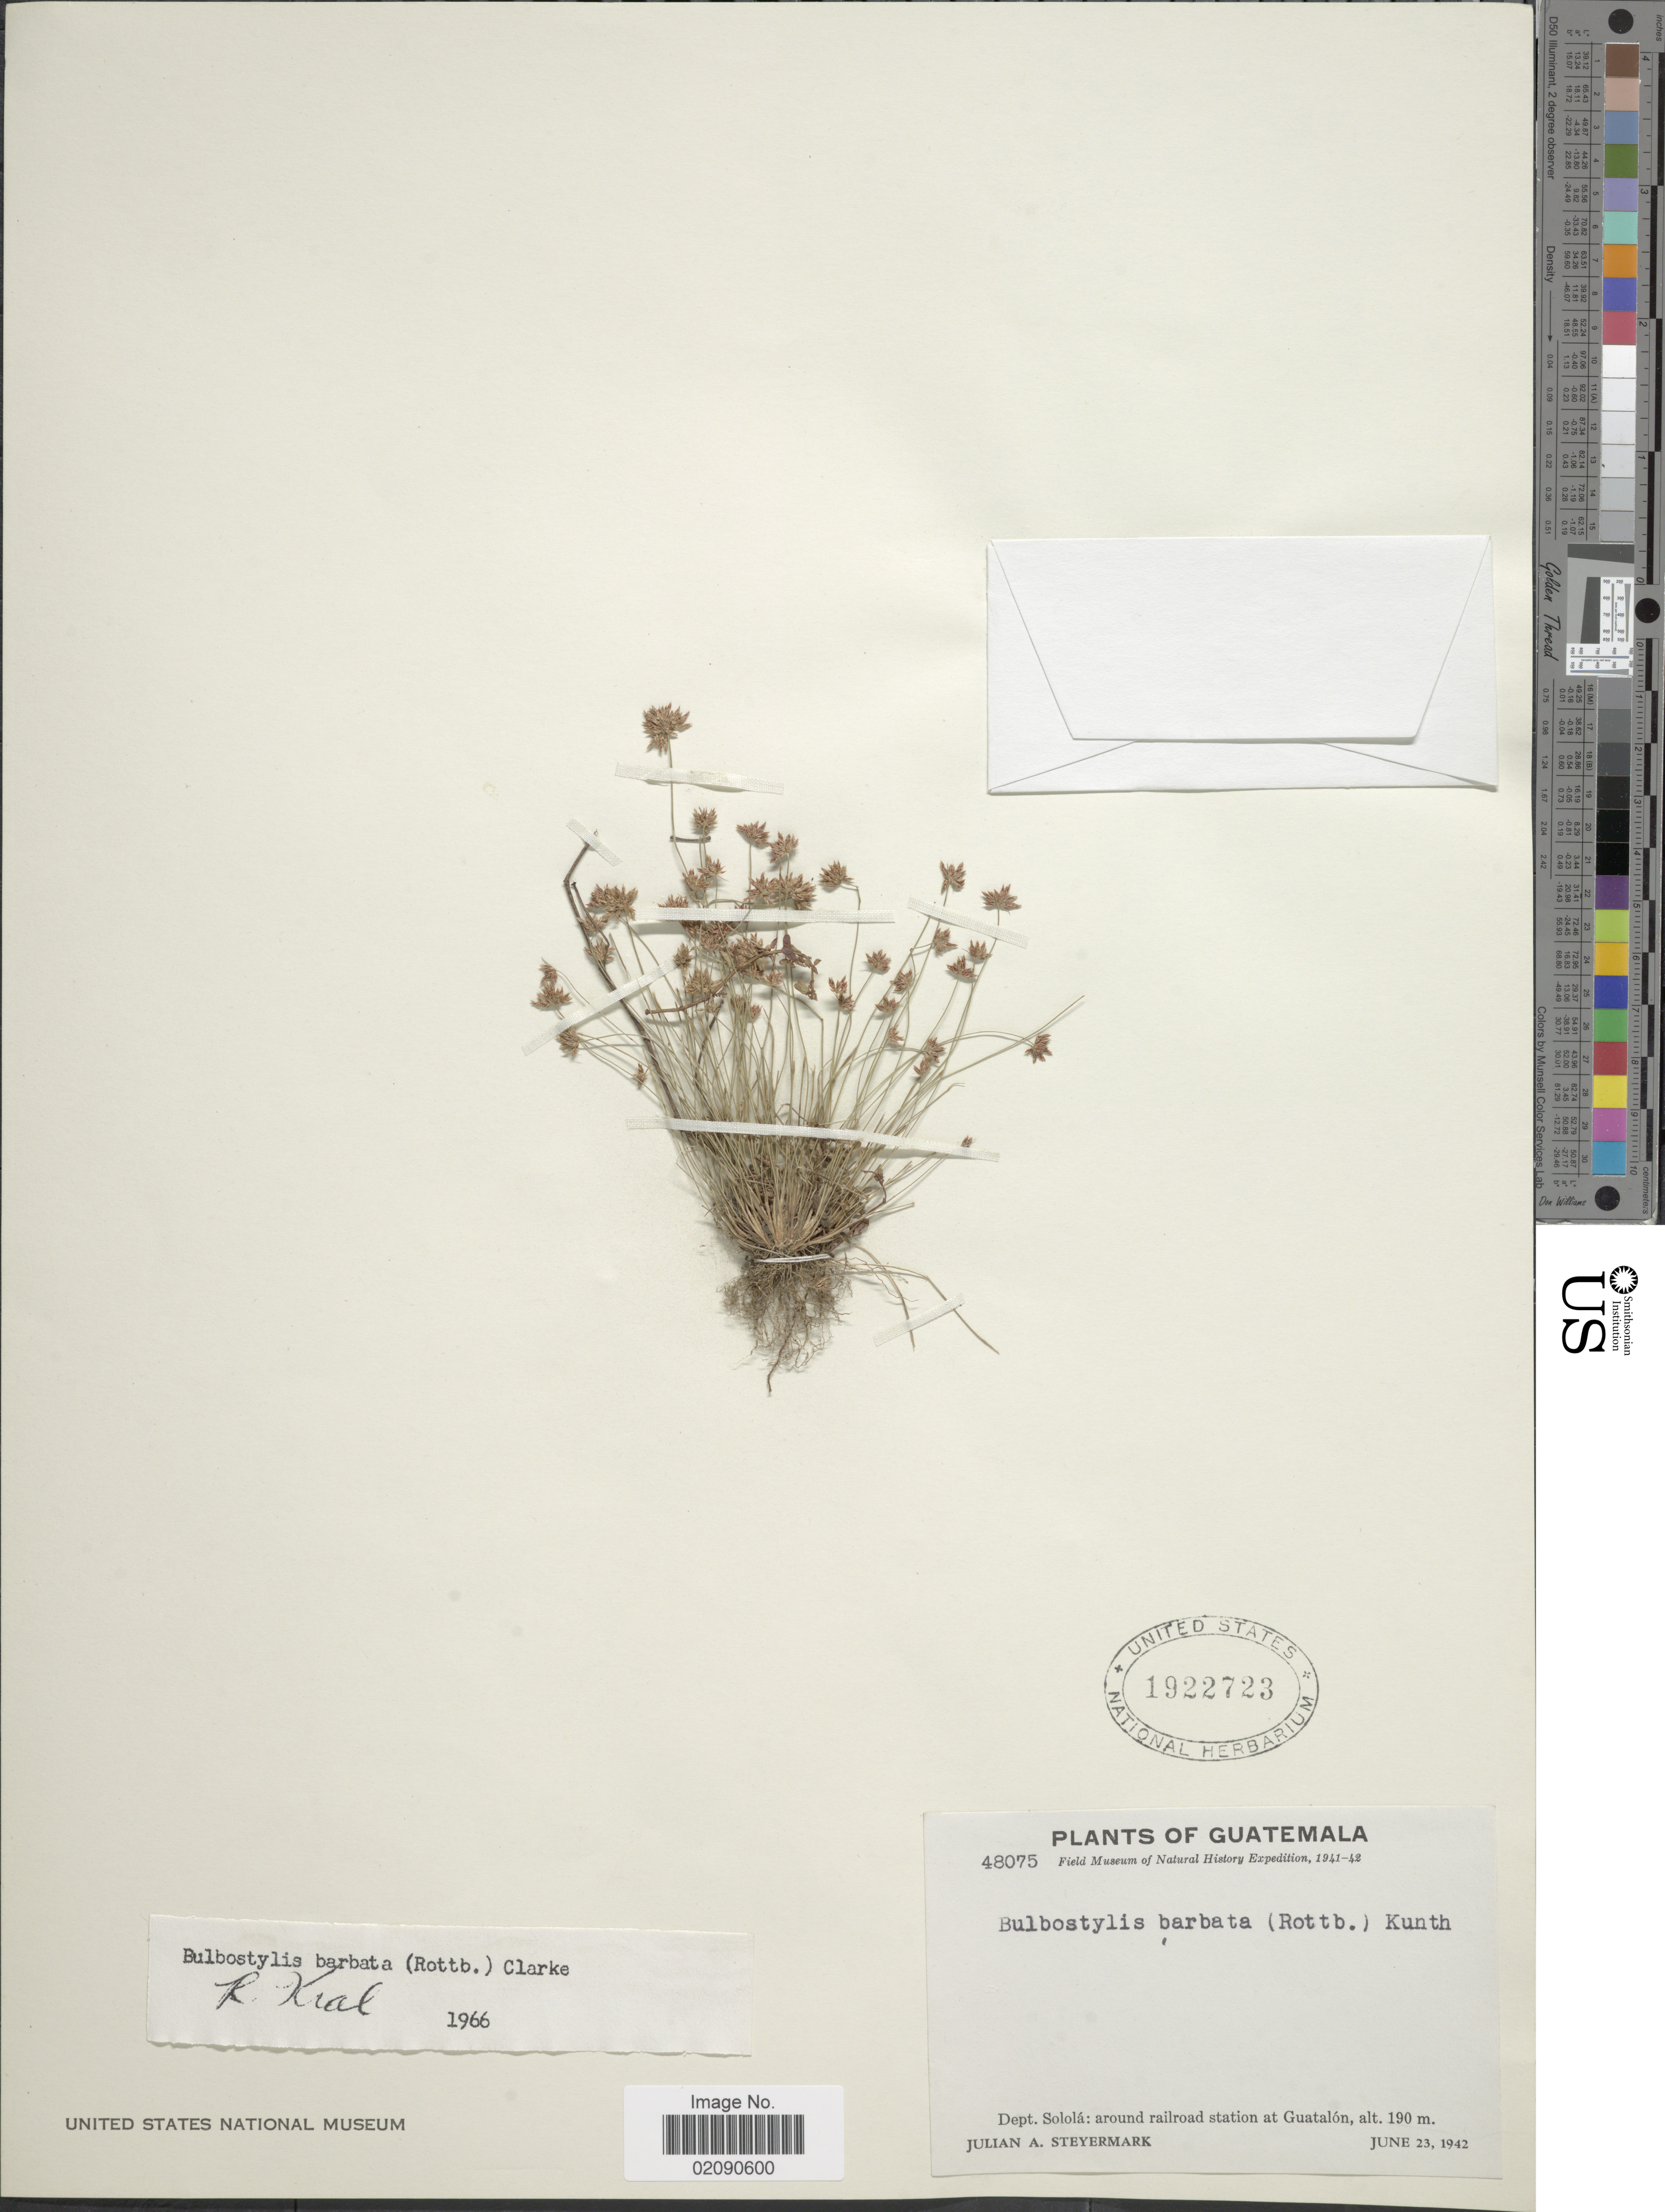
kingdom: Plantae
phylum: Tracheophyta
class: Liliopsida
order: Poales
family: Cyperaceae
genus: Bulbostylis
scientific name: Bulbostylis barbata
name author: (Rottb.) C.B. Clarke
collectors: J. Steyermark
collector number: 48075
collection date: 1942-06-23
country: Guatemala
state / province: Sololá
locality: Dept. Sololá: around railroad station at Guatalon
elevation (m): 190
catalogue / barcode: US 1922723